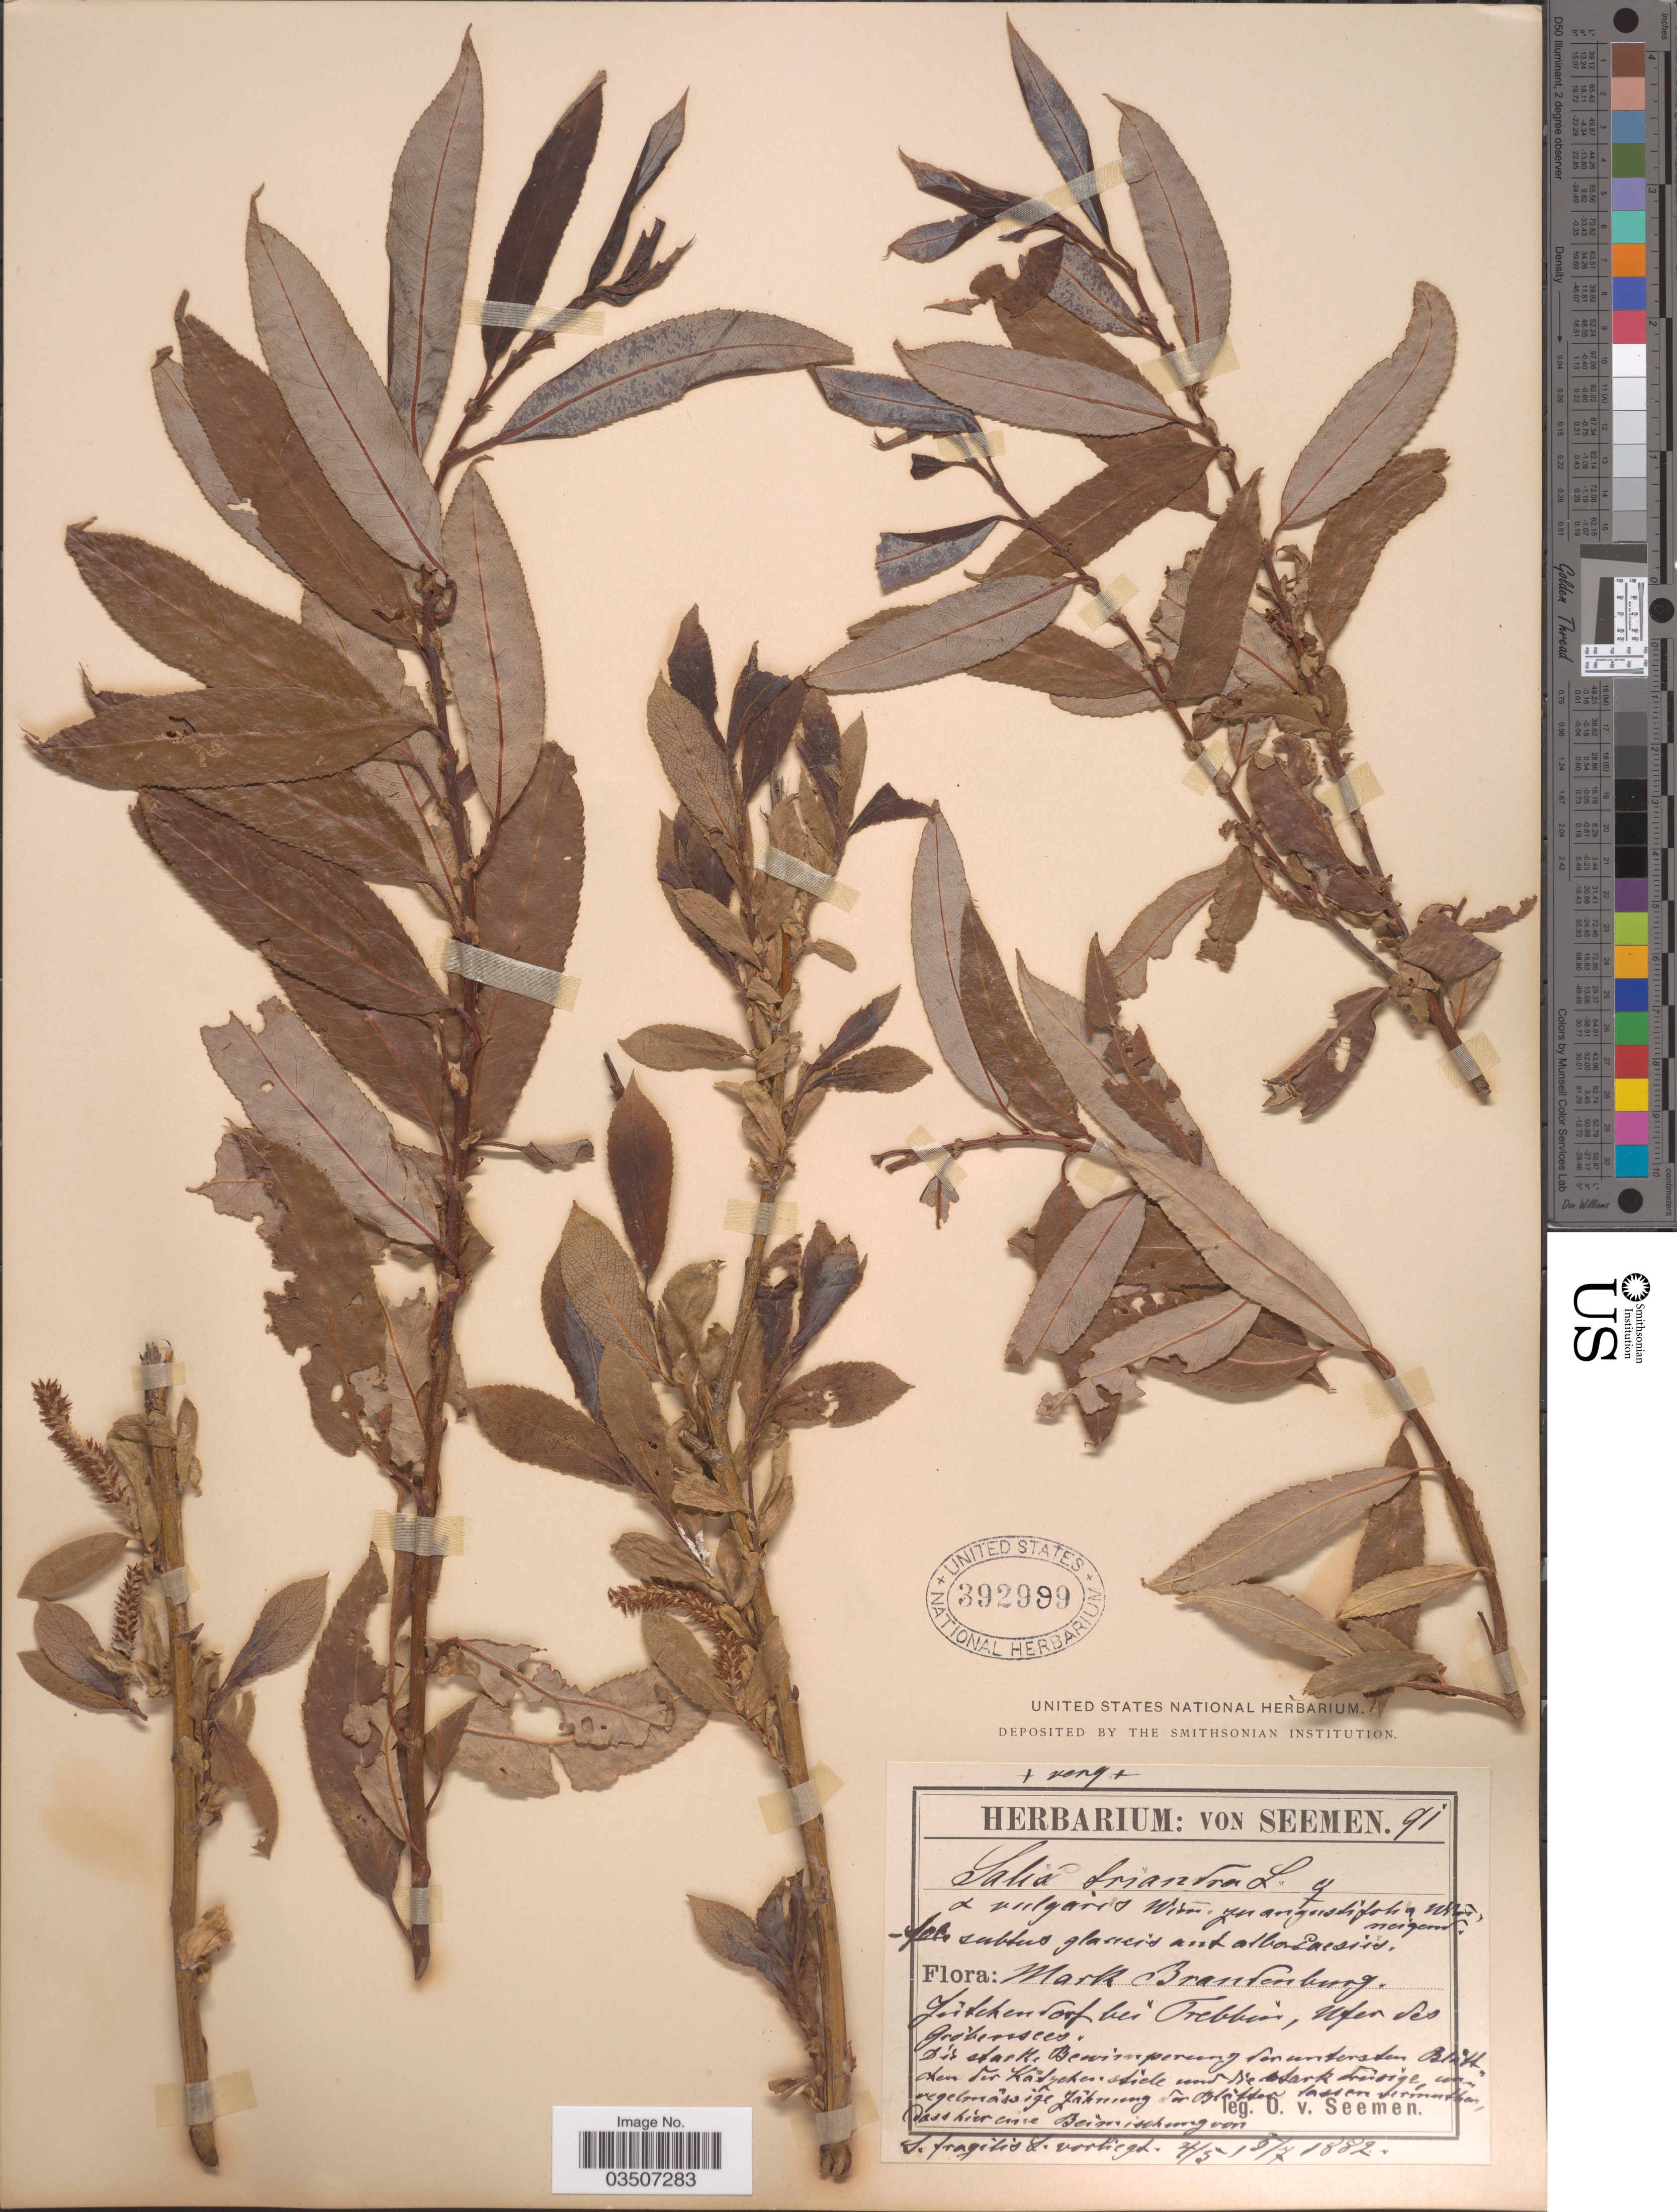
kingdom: Plantae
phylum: Tracheophyta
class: Magnoliopsida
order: Malpighiales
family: Salicaceae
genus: Salix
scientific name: Salix triandra var. vulgaris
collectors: K. O. von Seemen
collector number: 91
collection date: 1882-05-04/1882-07-05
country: Germany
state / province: Brandenburg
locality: Mark Brandenburg. Litchendorf bei Trebbin, Ufer des Gröbensees. [interpreted]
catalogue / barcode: US 392999